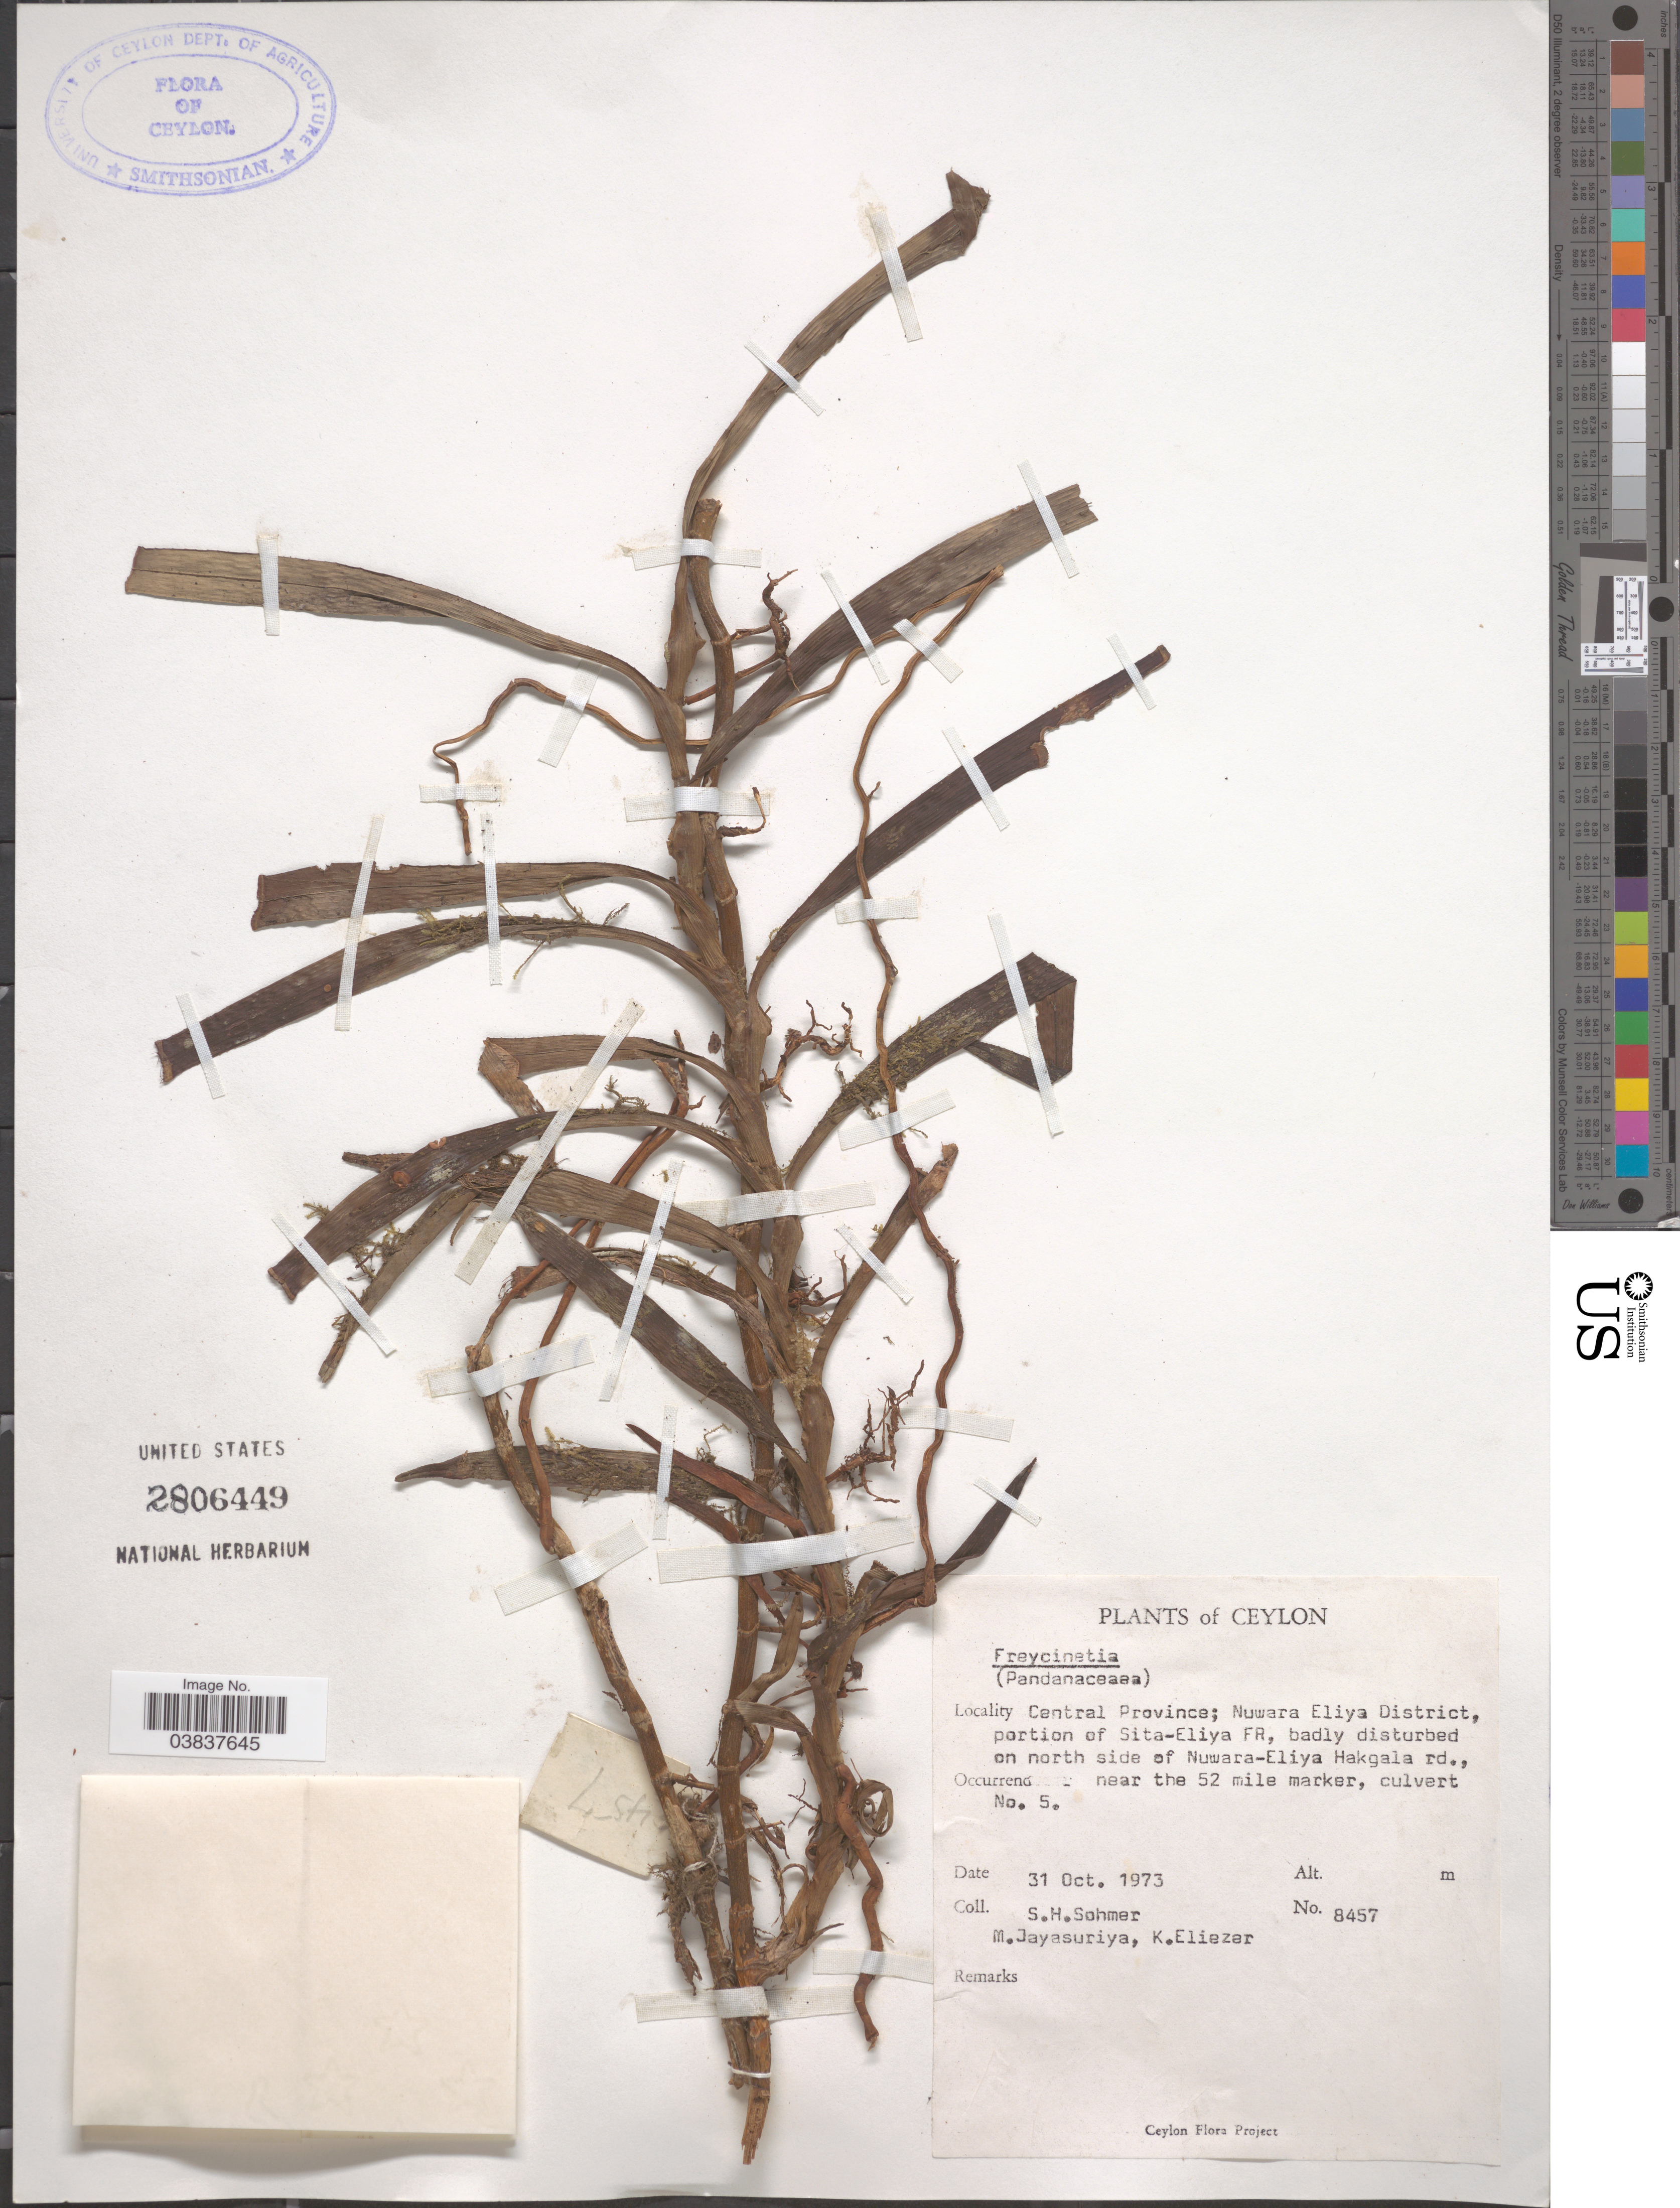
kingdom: Plantae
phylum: Tracheophyta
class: Liliopsida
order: Pandanales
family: Pandanaceae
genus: Freycinetia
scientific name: Freycinetia sp.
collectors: S. H. Sohmer, M. Jayasuriya & K. Eliezer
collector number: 8457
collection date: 1973-10-31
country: Sri Lanka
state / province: Central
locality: Ceylon. Nuwara Eliya District, portion of Sita-Eliya Fr, badly disturbed on north side of Nuwara-Eliya Hakgala rd., near the 52 mile marker, culvert No. 5.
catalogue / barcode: US 2806449